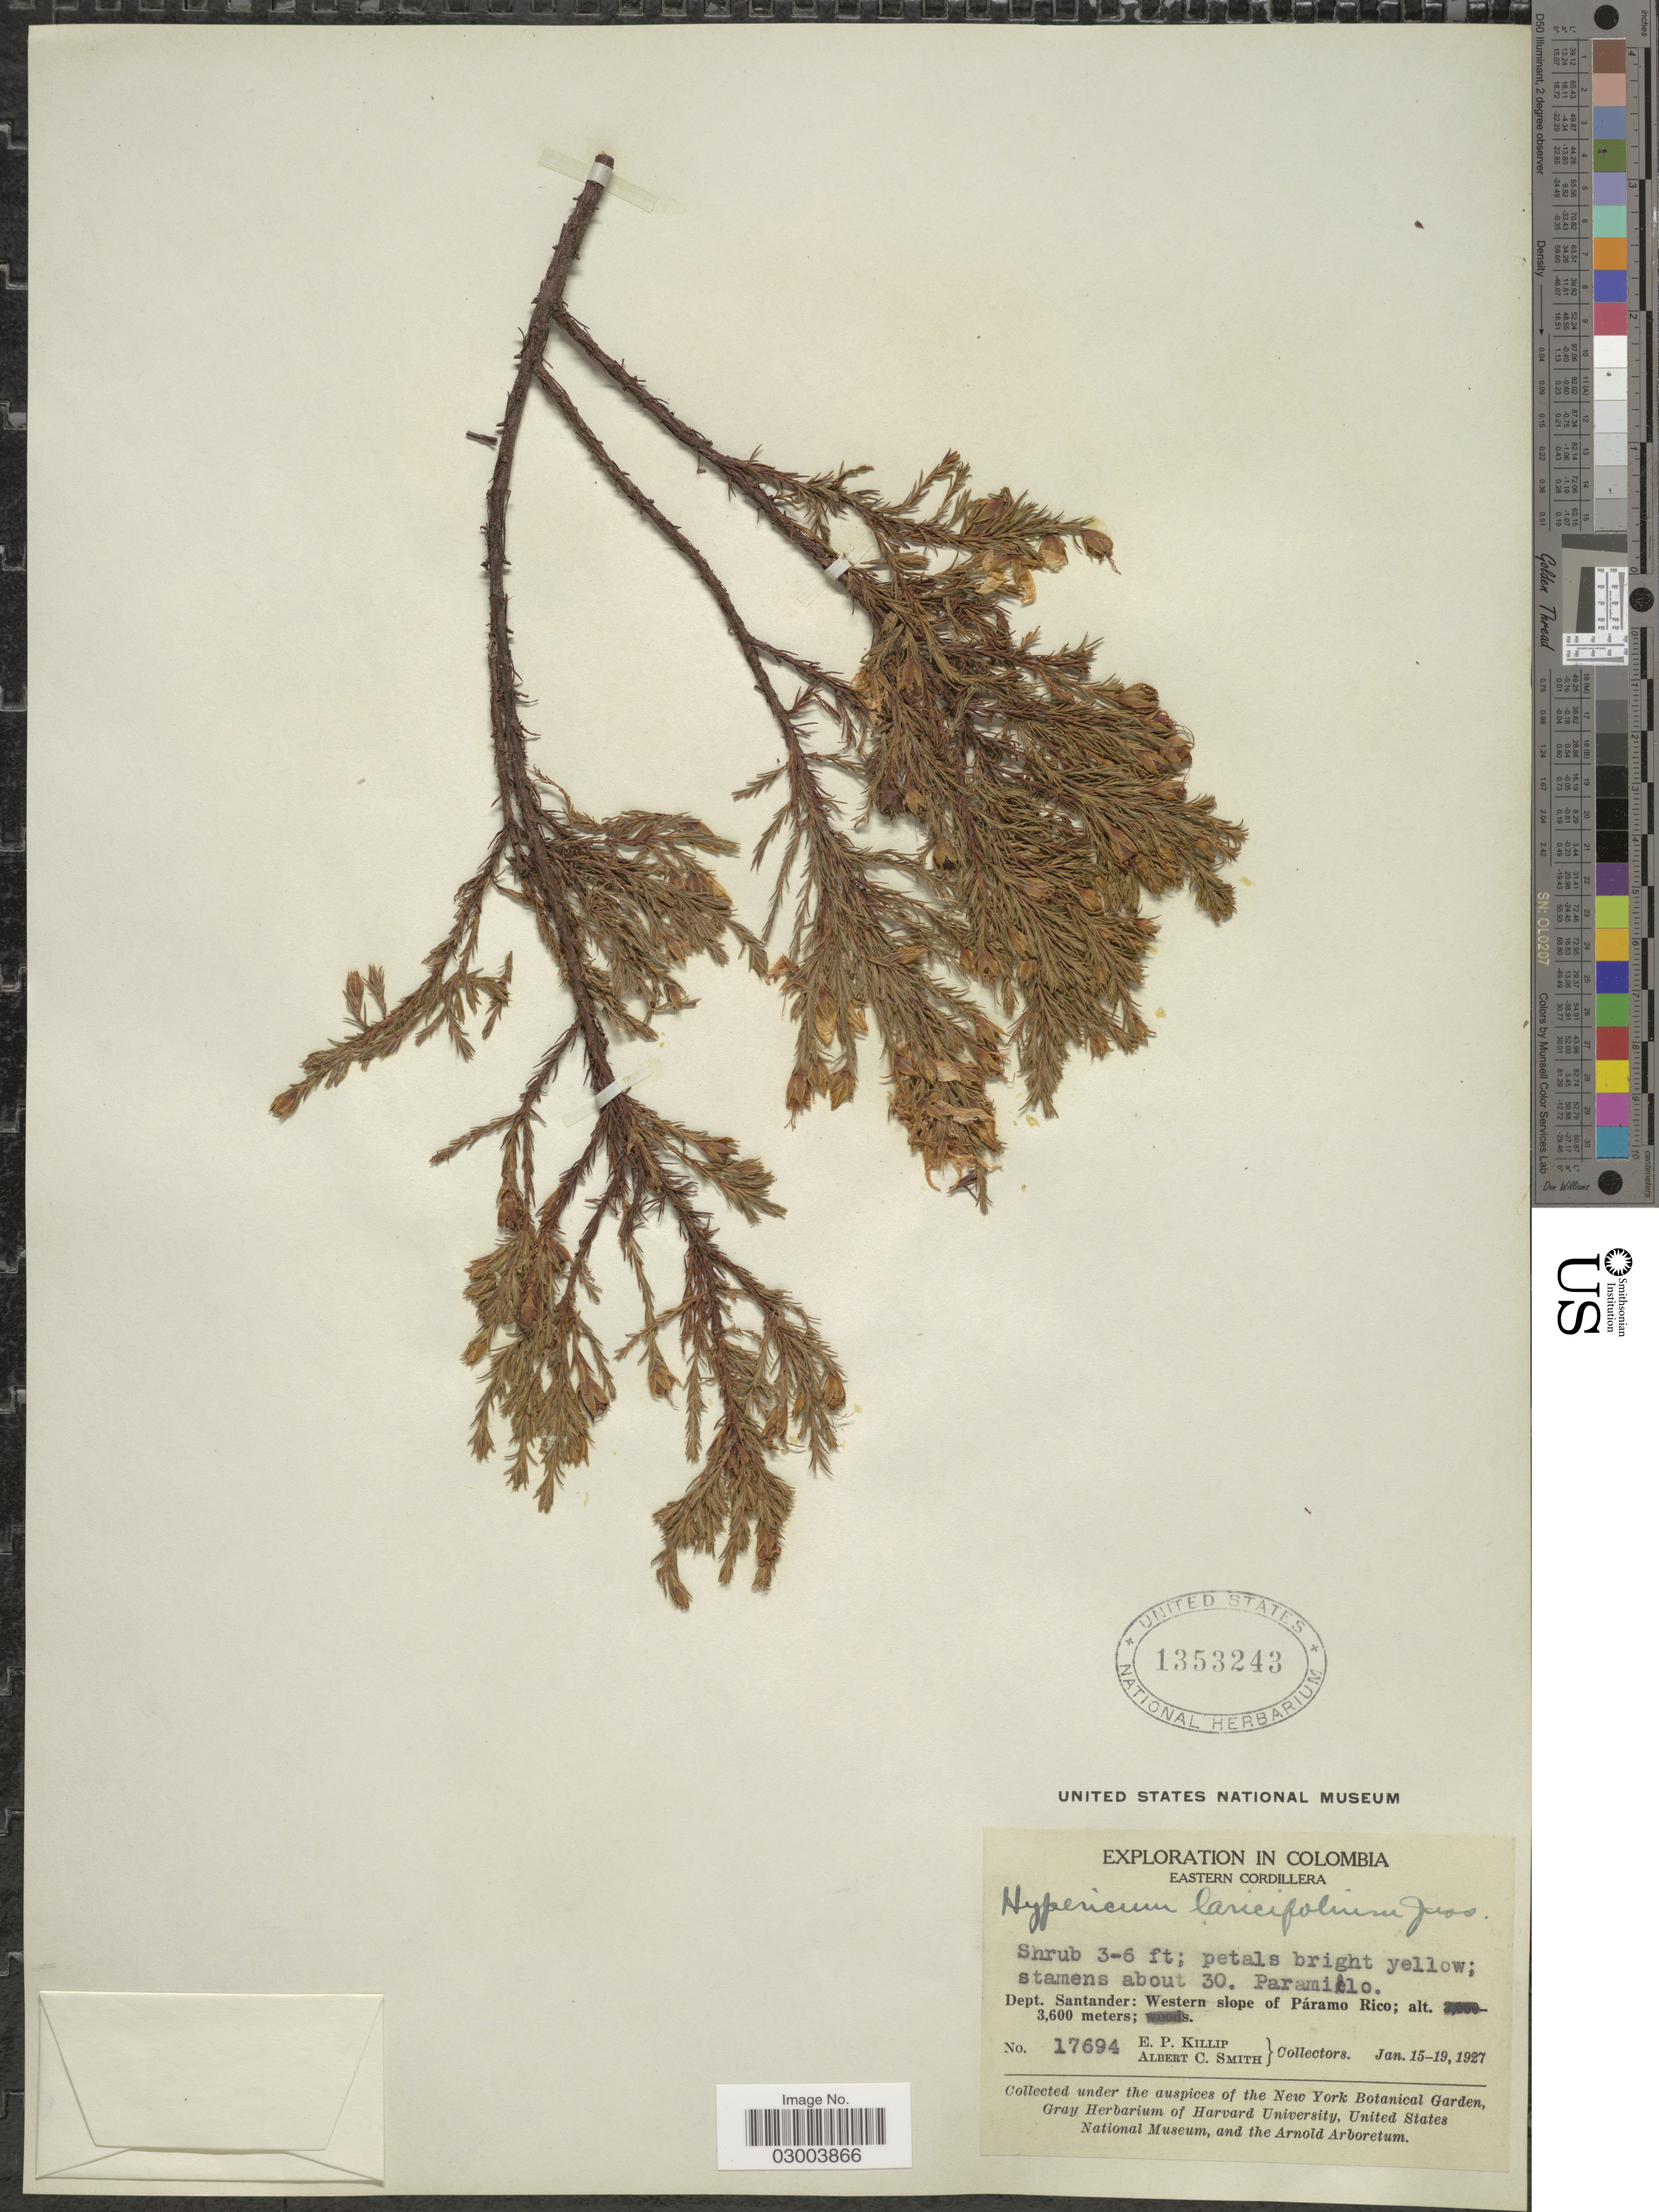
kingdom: Plantae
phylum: Tracheophyta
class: Magnoliopsida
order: Malpighiales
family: Hypericaceae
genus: Hypericum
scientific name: Hypericum laricifolium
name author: Juss.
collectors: E. P. Killip & A. C. Smith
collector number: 17694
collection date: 1927-01-15/1927-01-19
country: Colombia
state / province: Santander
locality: Eastern Cordillera, Dept. Santander, Western slope of Páramo Rico.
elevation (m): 3600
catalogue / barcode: US 1353243